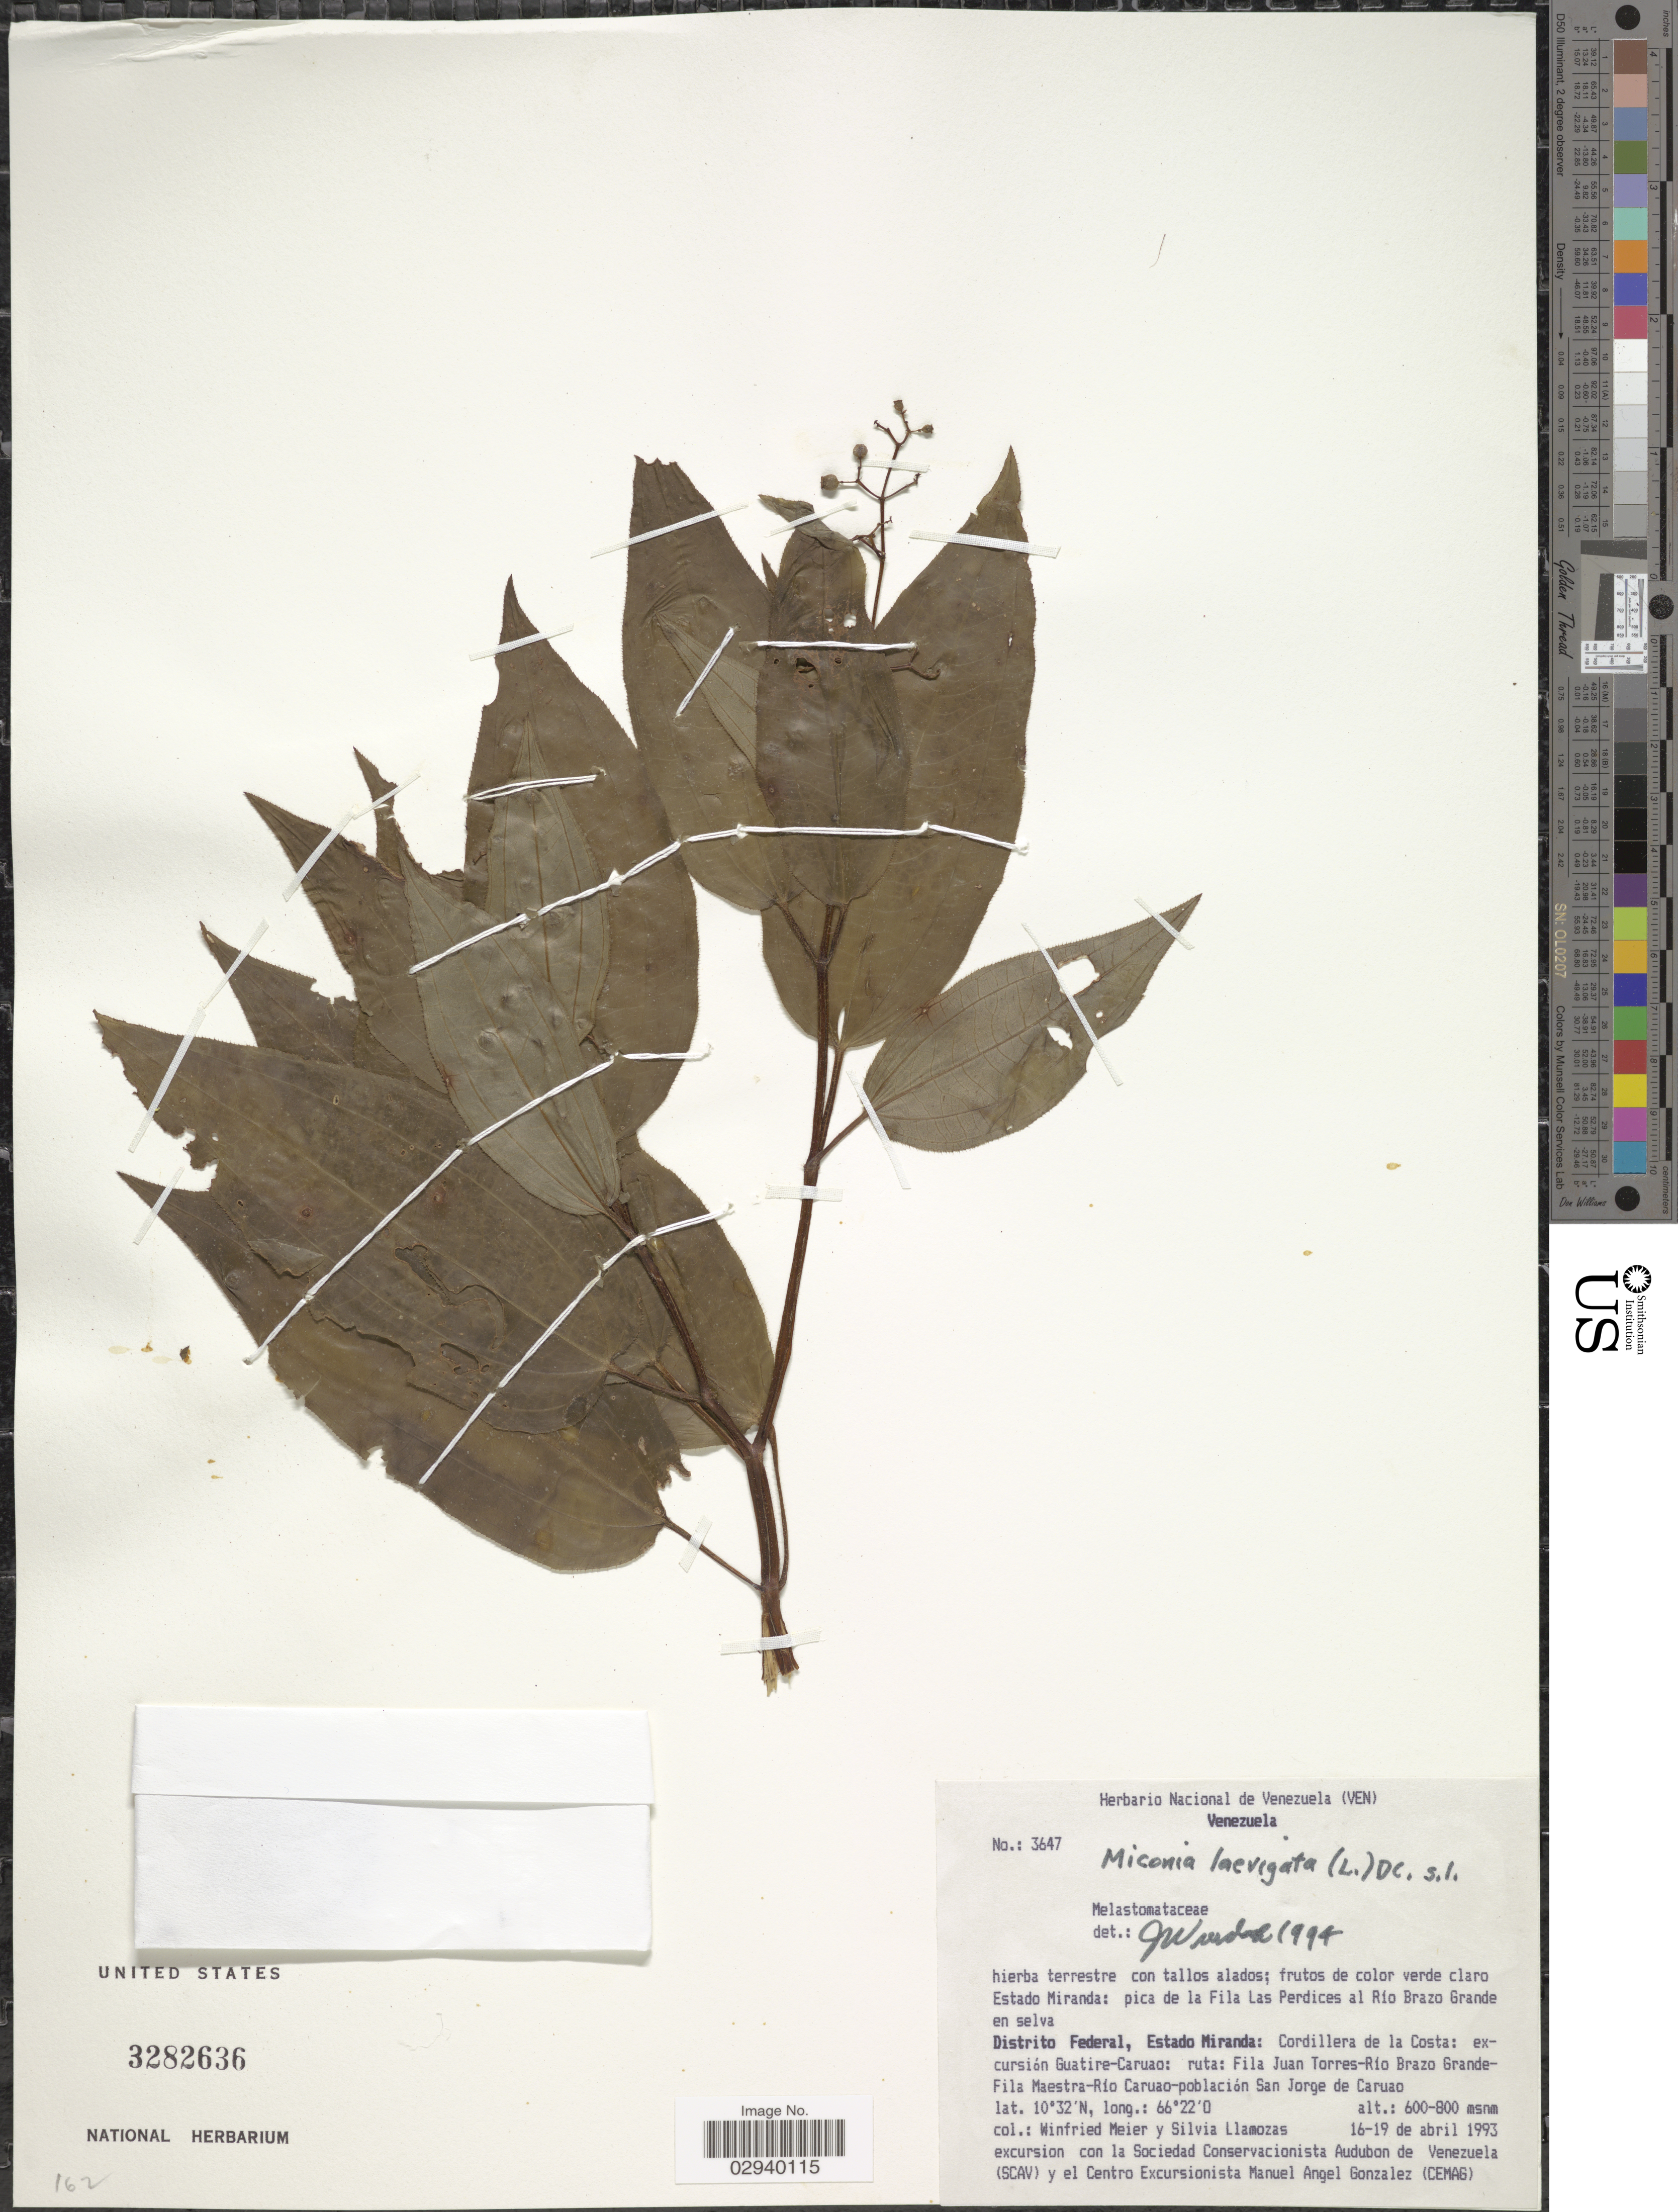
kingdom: Plantae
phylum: Tracheophyta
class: Magnoliopsida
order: Myrtales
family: Melastomataceae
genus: Miconia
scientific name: Miconia laevigata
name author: (L.) D. Don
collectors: W. Meier & S. Llamozas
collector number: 3647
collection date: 1993-04-16/1993-04-19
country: Venezuela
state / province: Miranda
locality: Distrito Federal: Cordillera de la Costa: excursión Guatire-Caruao: ruta: Fila Juan Torres-Río Brazo Grande-Fila Maestra-Río Caruao-población San Jorge de Caruao.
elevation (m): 600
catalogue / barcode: US 3282636